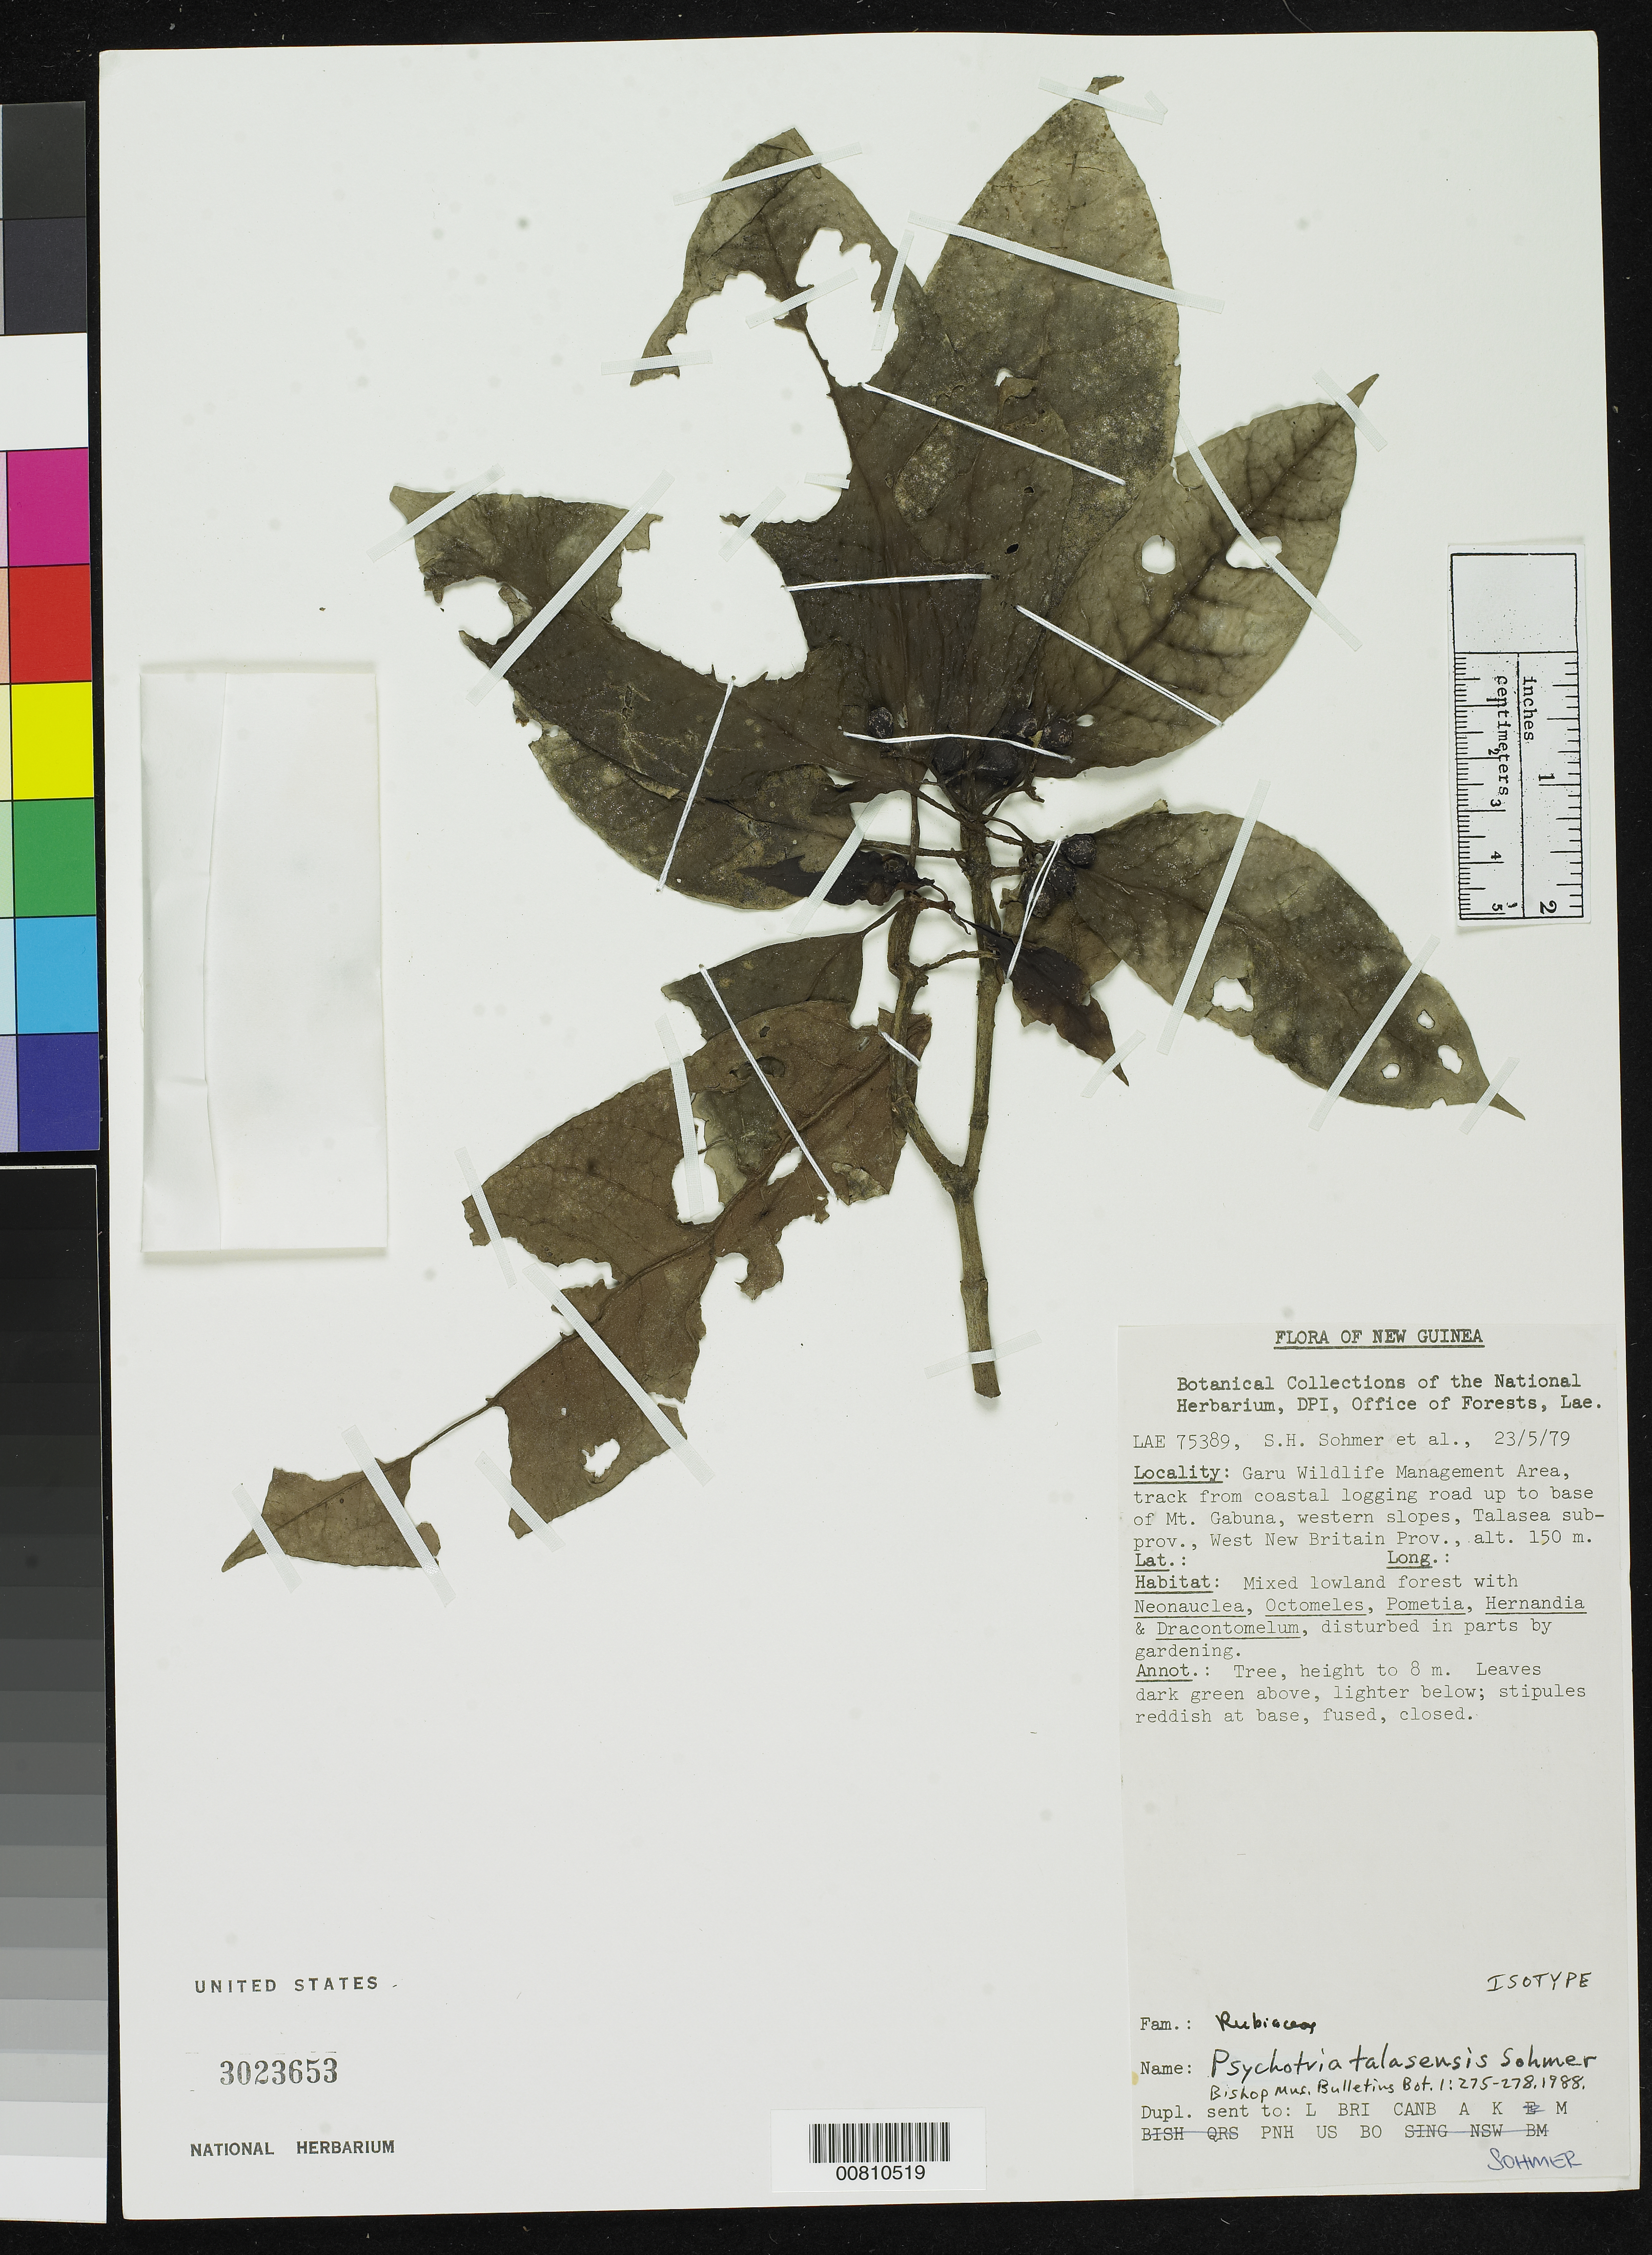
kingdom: Plantae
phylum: Tracheophyta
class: Magnoliopsida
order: Gentianales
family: Rubiaceae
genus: Psychotria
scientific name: Psychotria talasensis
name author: Sohmer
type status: Isotype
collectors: S. H. Sohmer & et al.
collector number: LAE 75389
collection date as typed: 23 May 1979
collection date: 1979-05-23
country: Papua New Guinea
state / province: West New Britain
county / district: Talasea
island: New Britain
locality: Garu Wildlife Management Area, track from coastal logging road up to base of Mt. Gabuna, western slopes, Talasea subprov., West New Britain Prov.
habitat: Mixed lowland forest, disturbed in parts by gardening.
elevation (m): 150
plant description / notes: Holotype at LAE.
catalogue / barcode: US 3023653